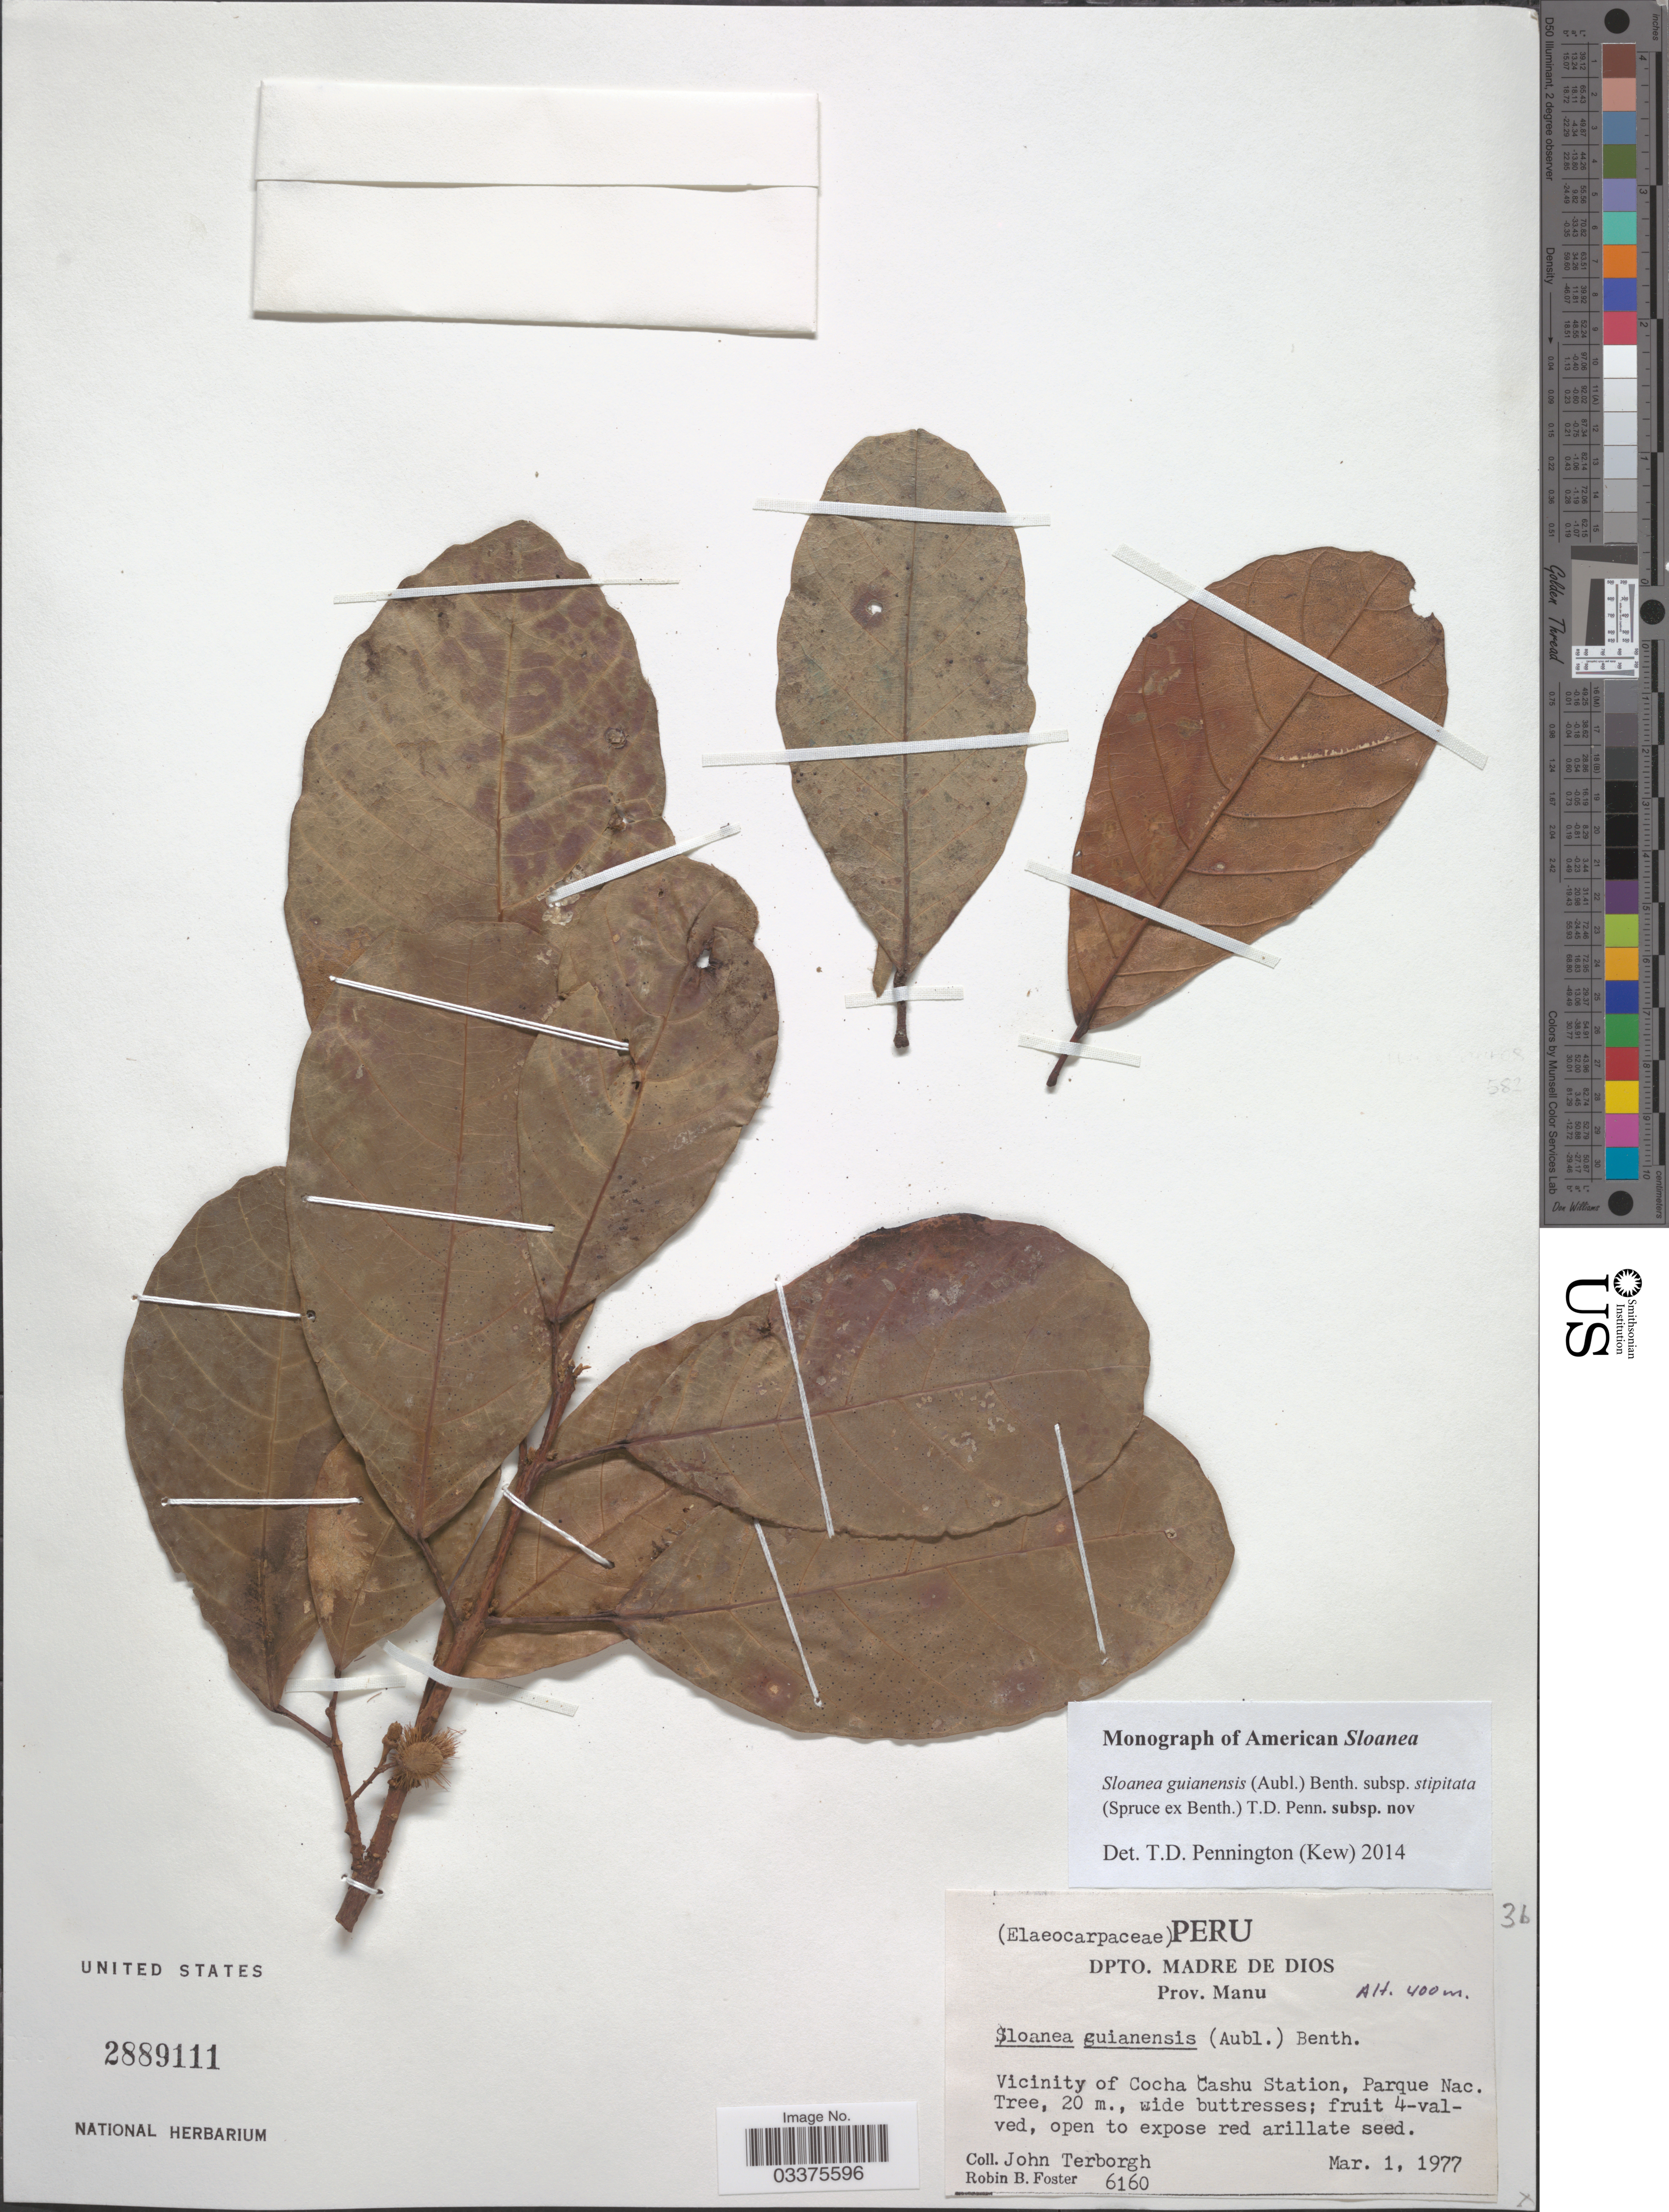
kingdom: Plantae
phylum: Tracheophyta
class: Magnoliopsida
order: Oxalidales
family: Elaeocarpaceae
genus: Sloanea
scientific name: Sloanea guianensis subsp. stipitata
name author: (Spruce ex Benth.) T.D. Penn.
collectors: J. Terborgh & R. B. Foster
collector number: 6160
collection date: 1977-03-01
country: Peru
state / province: Madre de Dios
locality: Dpto. Madre de Dios, Prov. Manu, Vicinity of Cocha Cashu Station, Parque Nac.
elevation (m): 400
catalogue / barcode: US 2889111